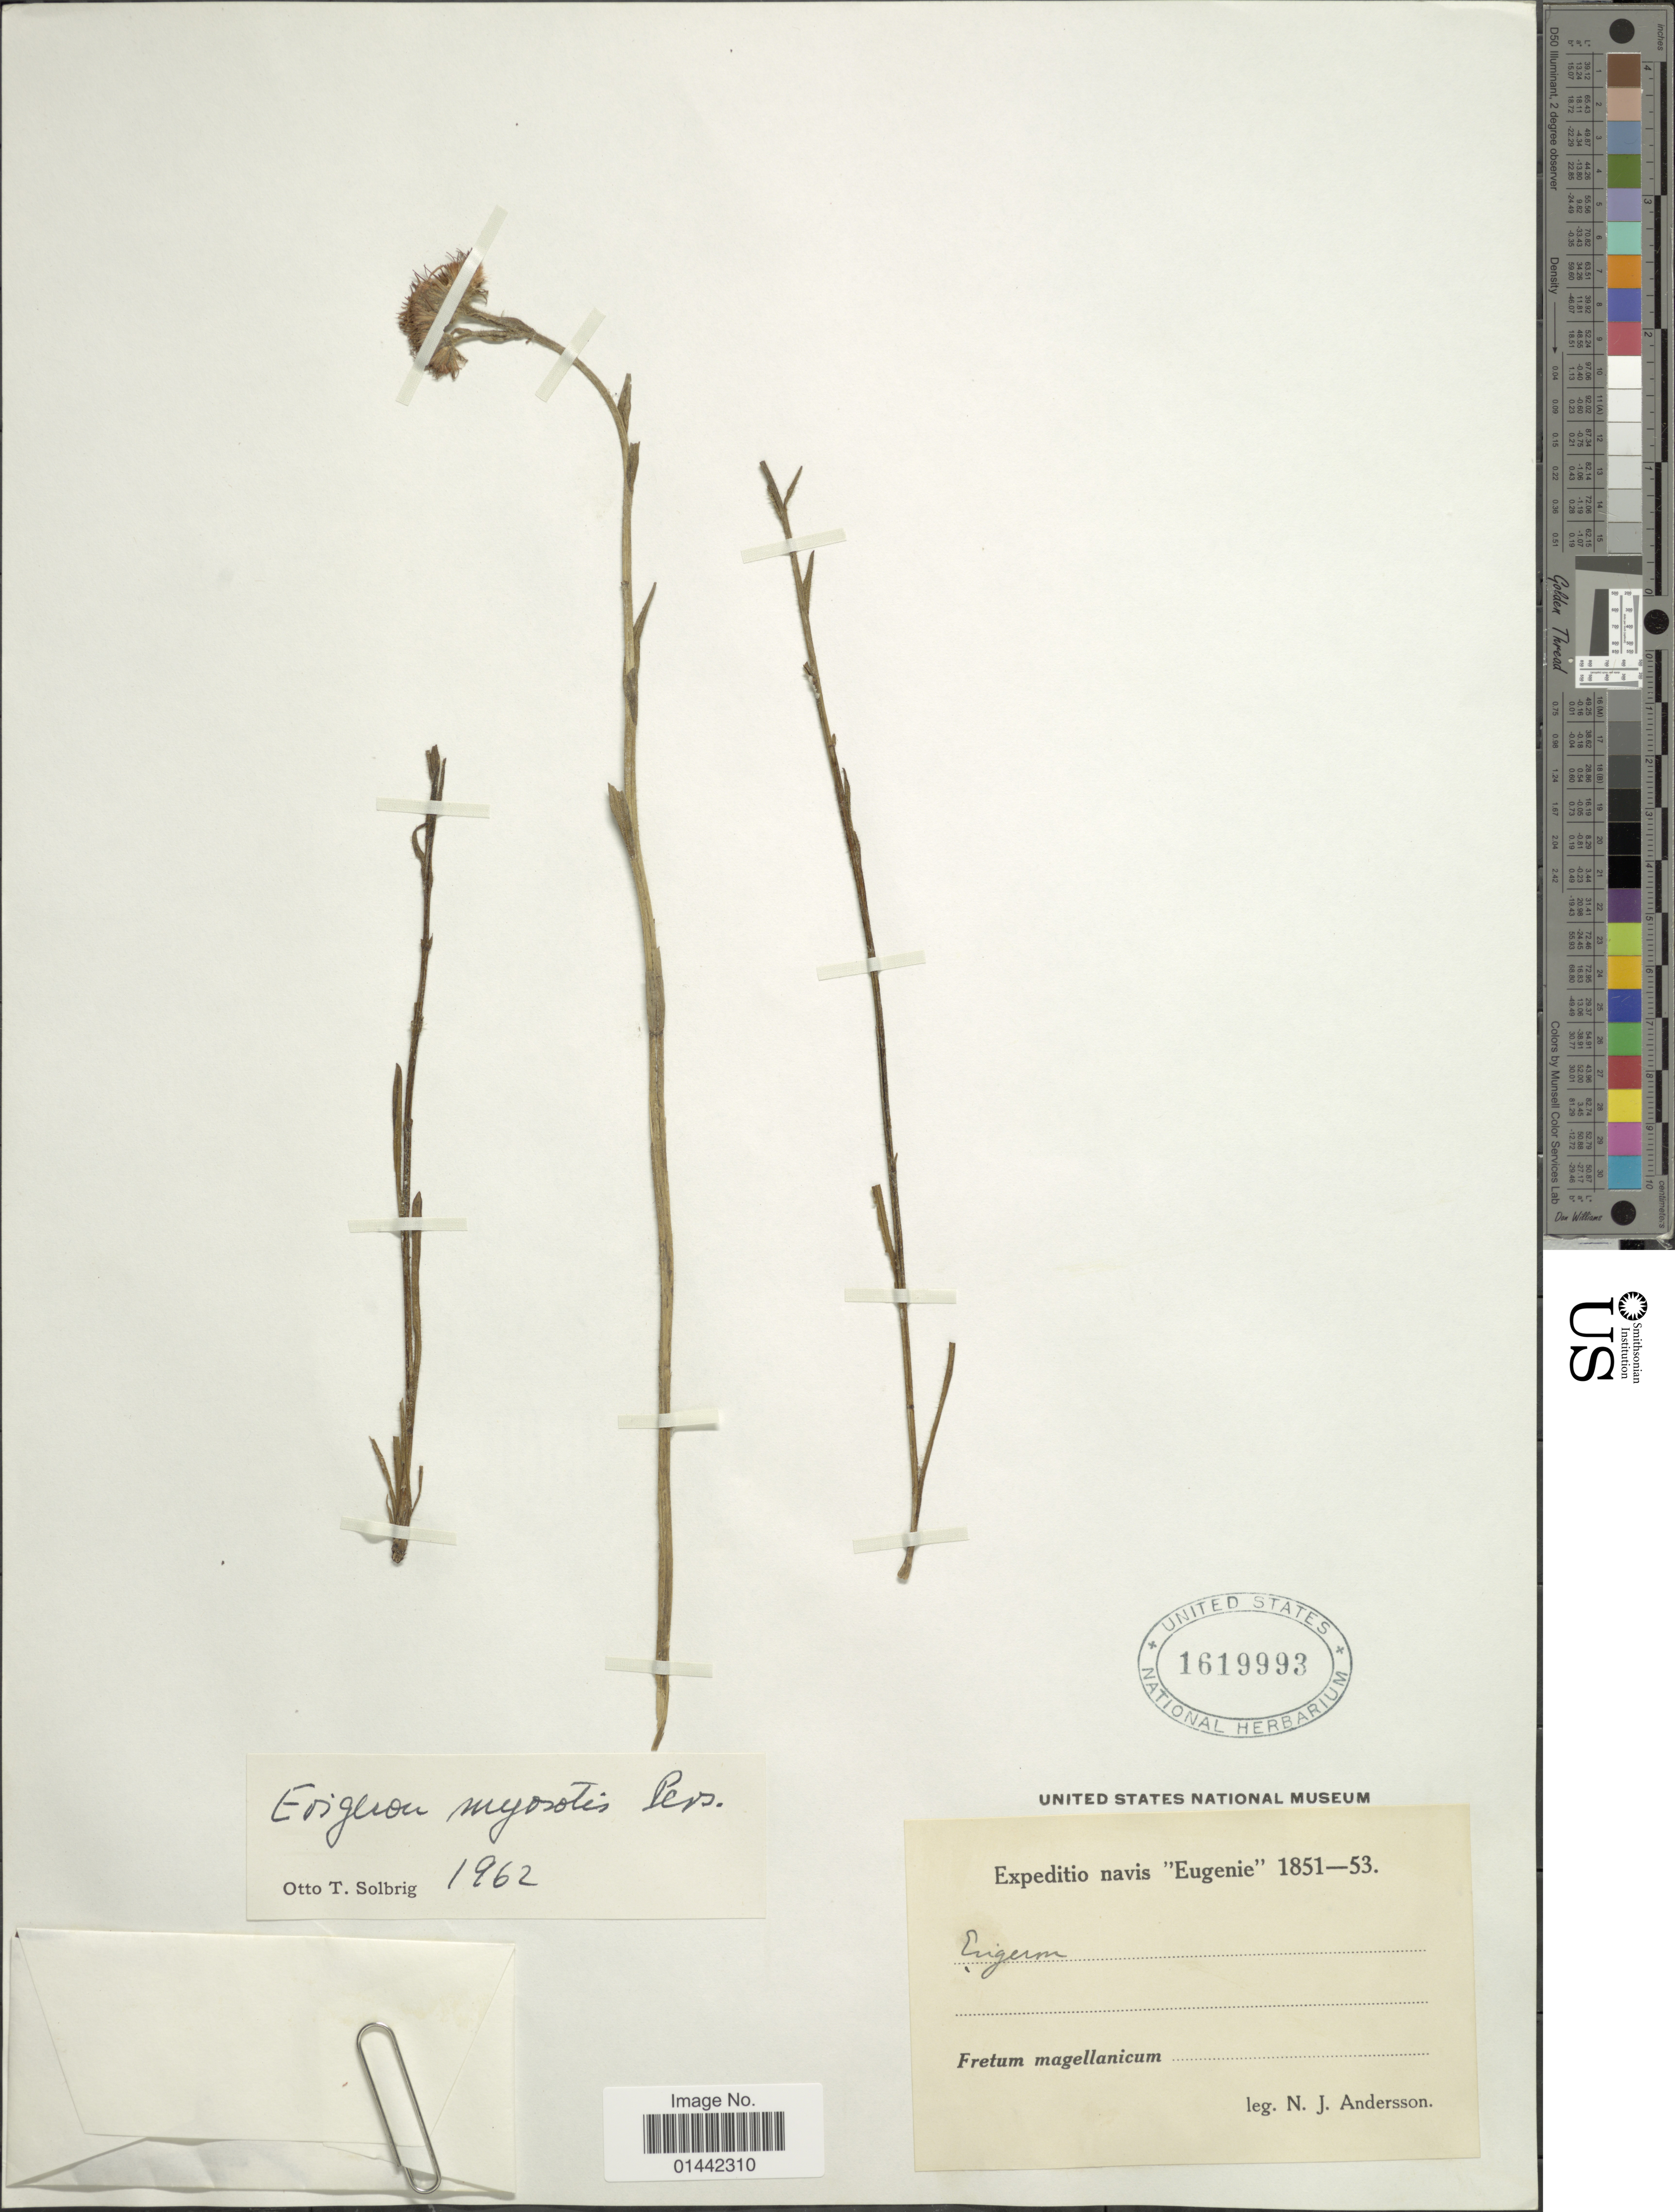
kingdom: Plantae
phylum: Tracheophyta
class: Magnoliopsida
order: Asterales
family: Asteraceae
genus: Erigeron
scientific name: Erigeron myosotis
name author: Pers.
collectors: N. J. Anderson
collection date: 1851/1853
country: Chile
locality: eugenie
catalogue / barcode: US 1619993